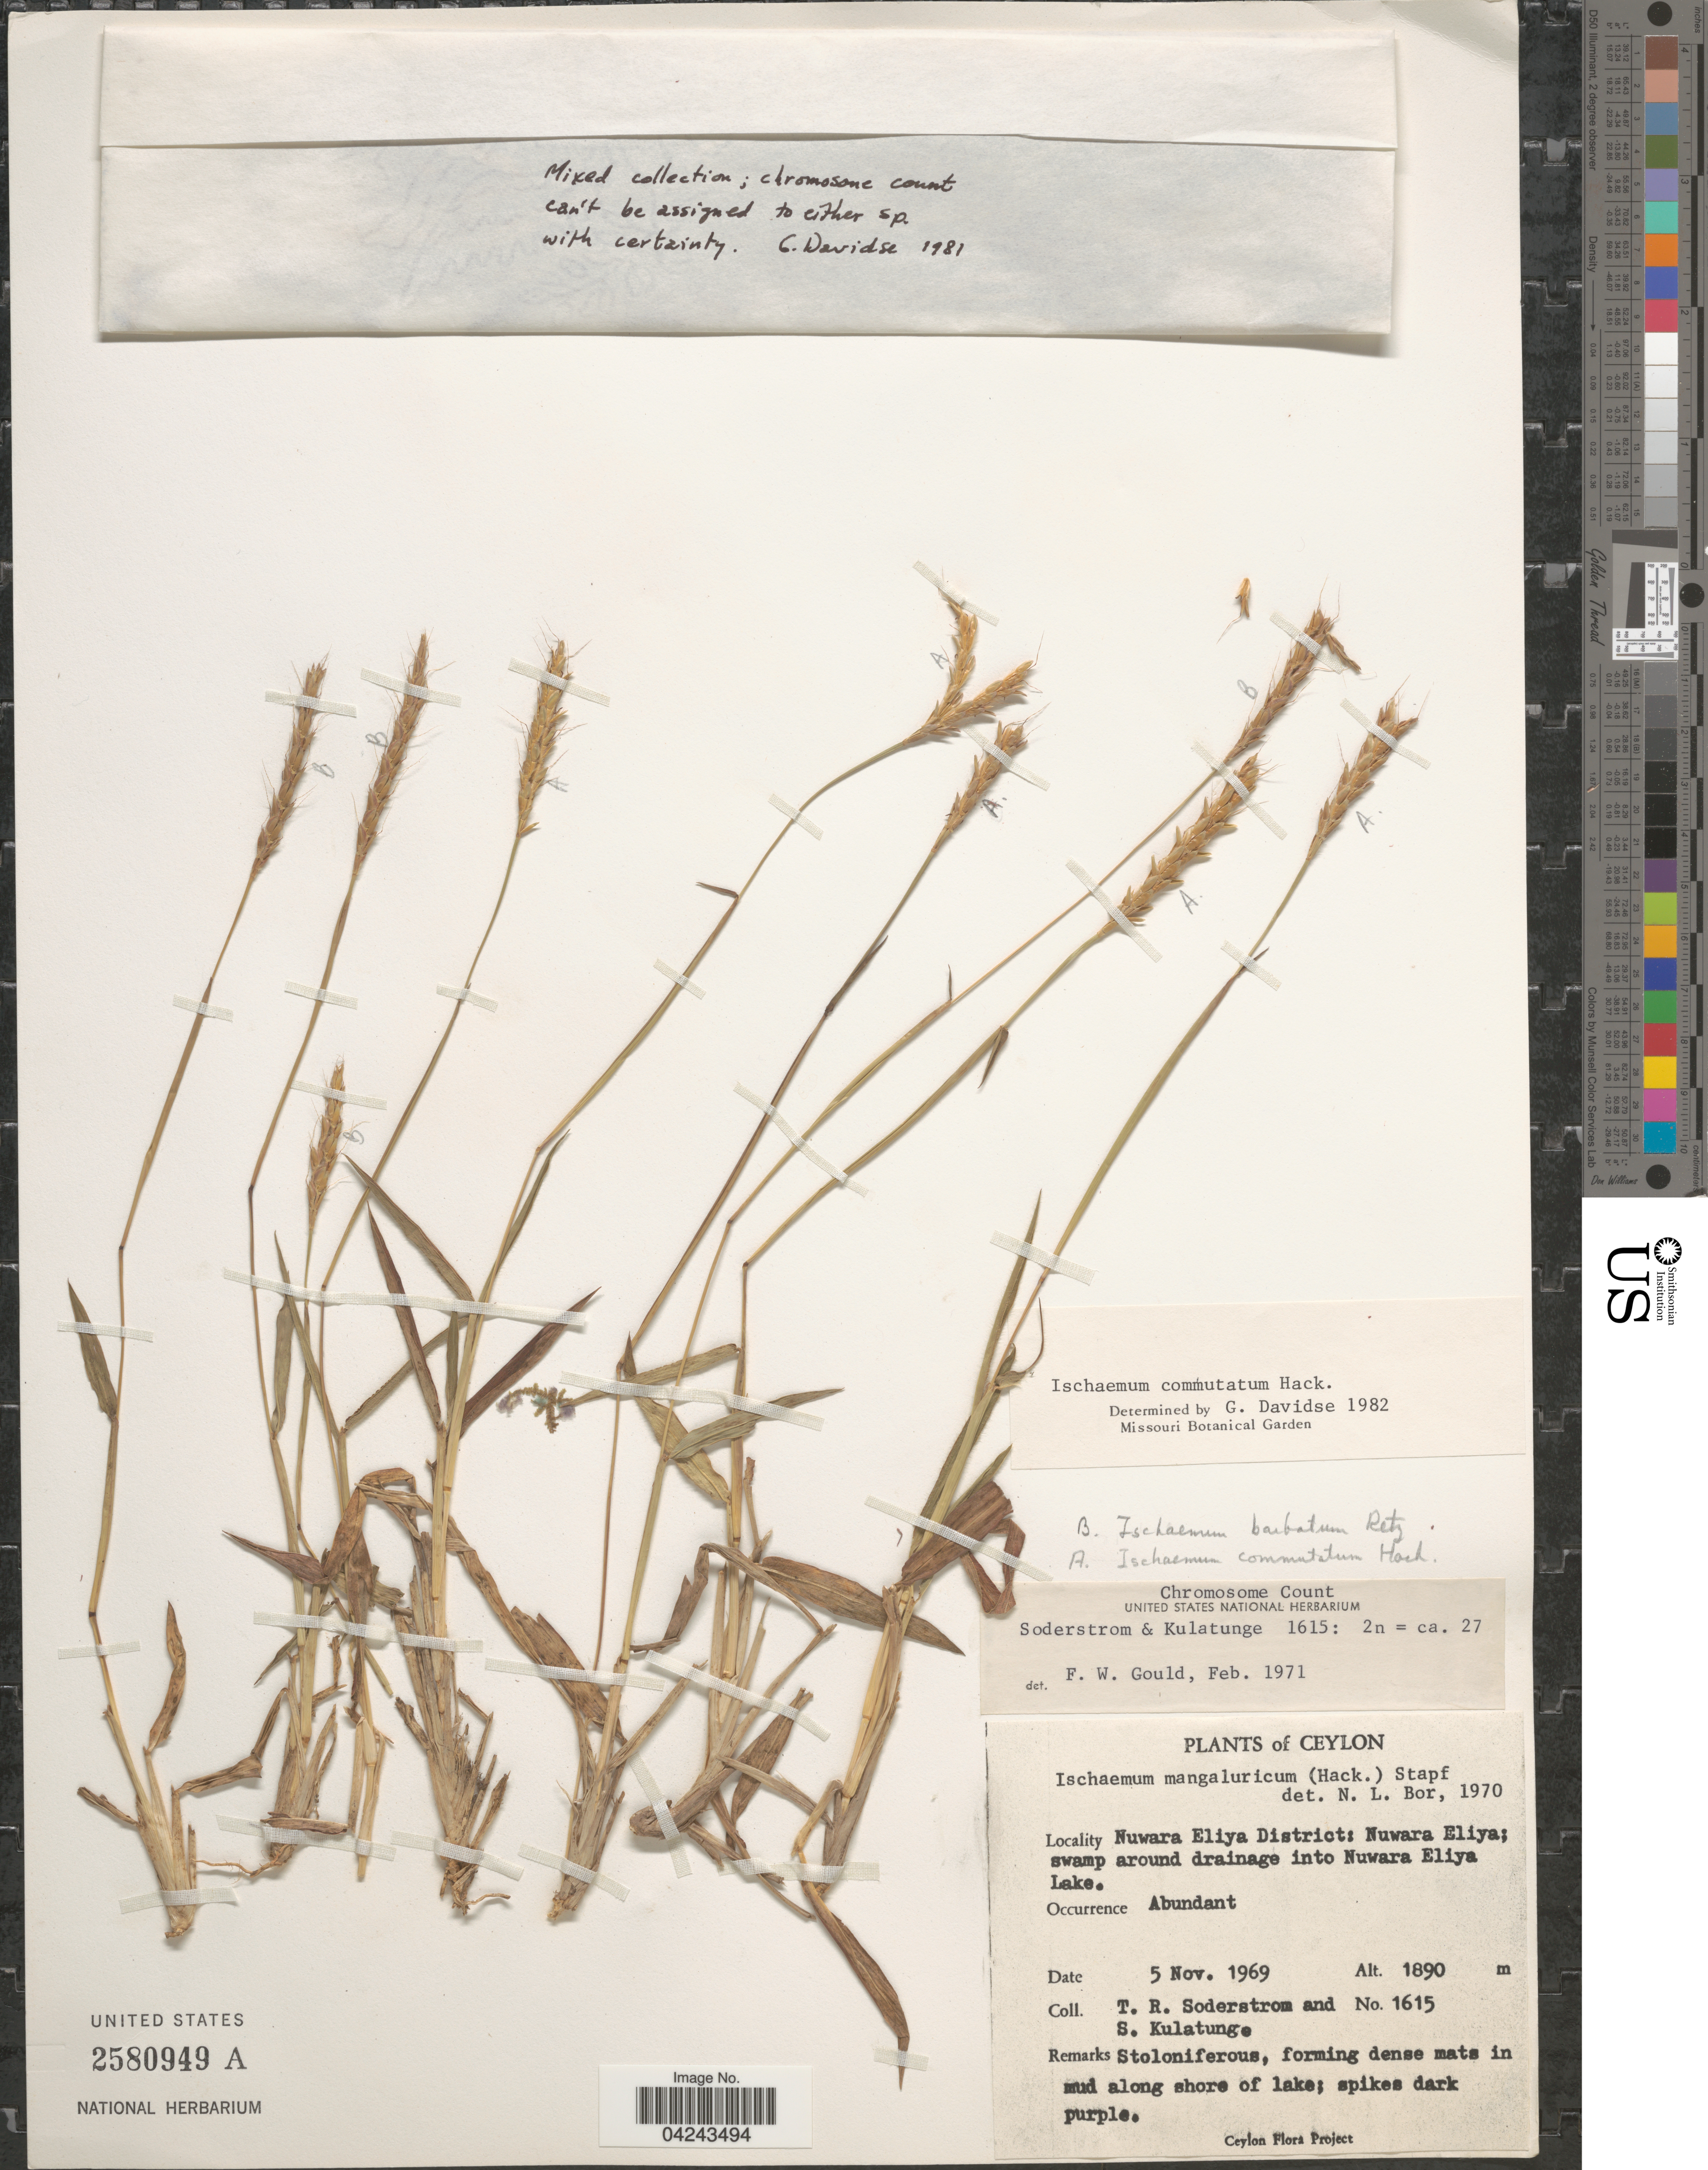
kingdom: Plantae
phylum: Tracheophyta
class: Liliopsida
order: Poales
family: Poaceae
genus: Ischaemum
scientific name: Ischaemum commutatum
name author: Hack.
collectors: T. R. Soderstrom & S. Kulatunge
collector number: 1615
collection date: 1969-11-05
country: Sri Lanka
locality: Ceylon. Nuwara Eliya District: Nuwara Eliya; swamp around drainage into Nuwara Eliya Lake.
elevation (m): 1890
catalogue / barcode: US 2580949A